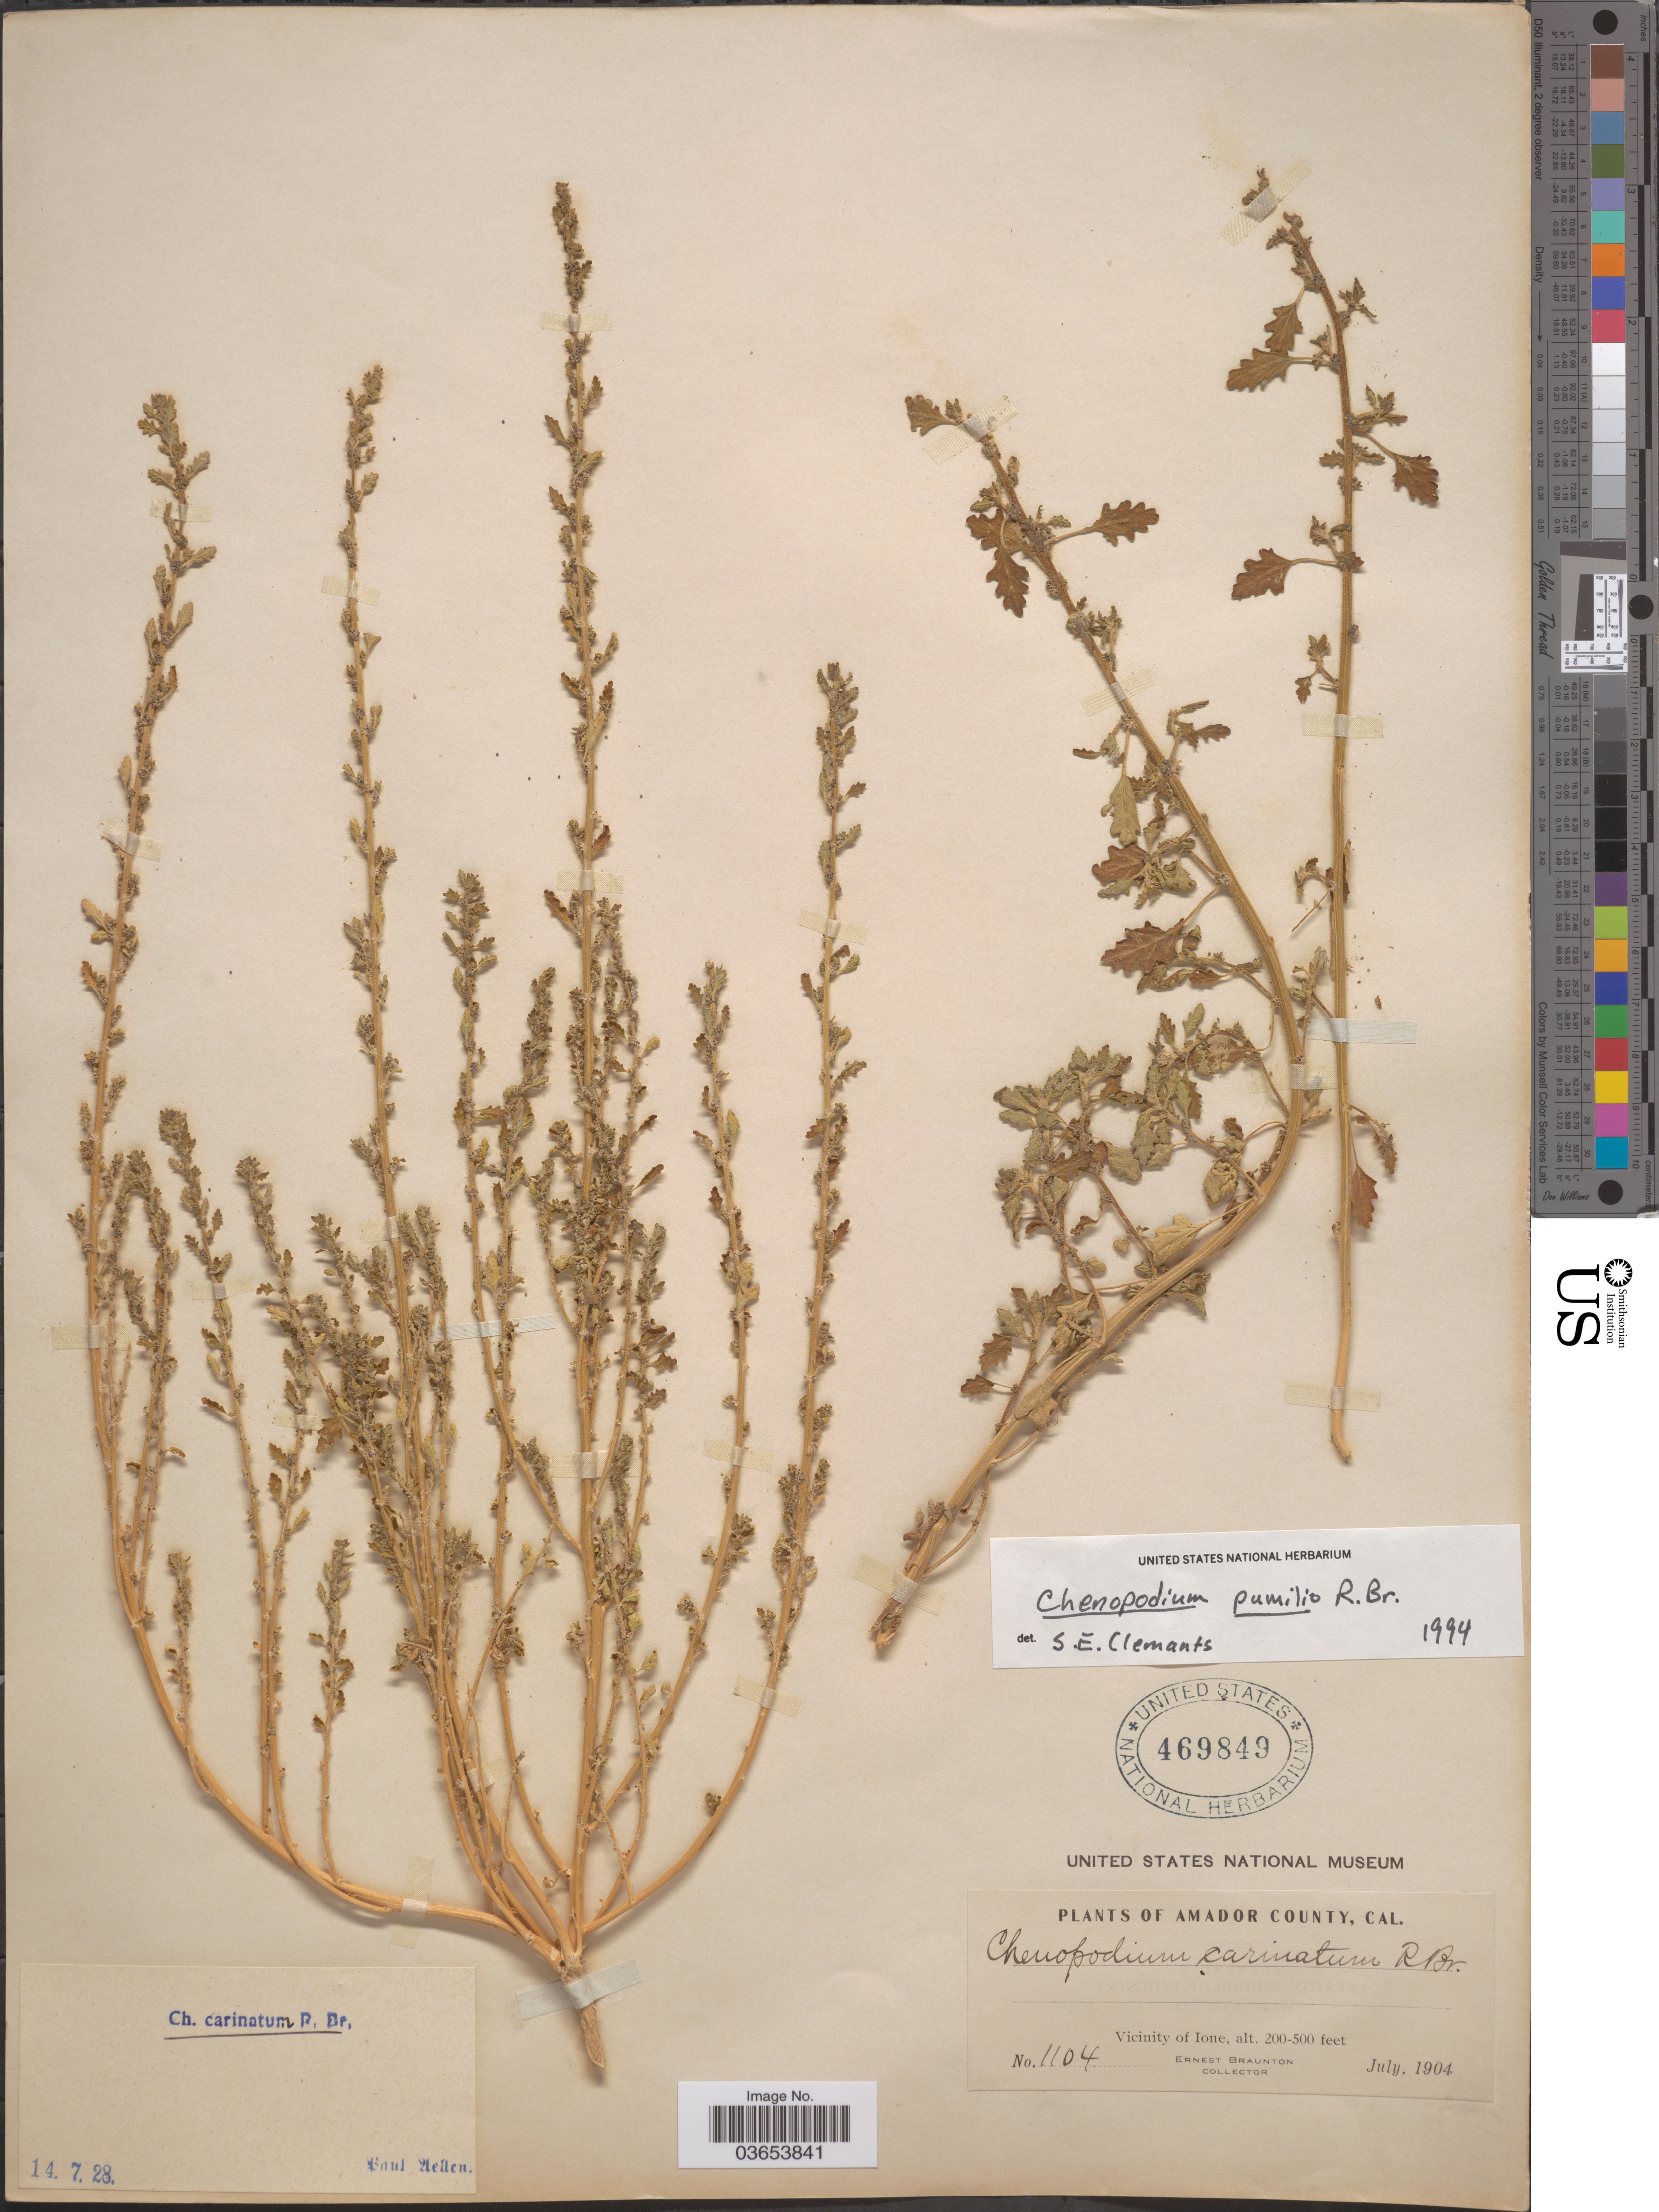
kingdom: Plantae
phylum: Tracheophyta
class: Magnoliopsida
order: Caryophyllales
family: Amaranthaceae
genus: Chenopodium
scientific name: Chenopodium pumilio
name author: R. Br.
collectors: E. Braunton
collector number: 1104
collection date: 1904-07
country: United States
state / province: California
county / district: Amador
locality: Amador County. Vicinity of Ione.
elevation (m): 61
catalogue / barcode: US 469849